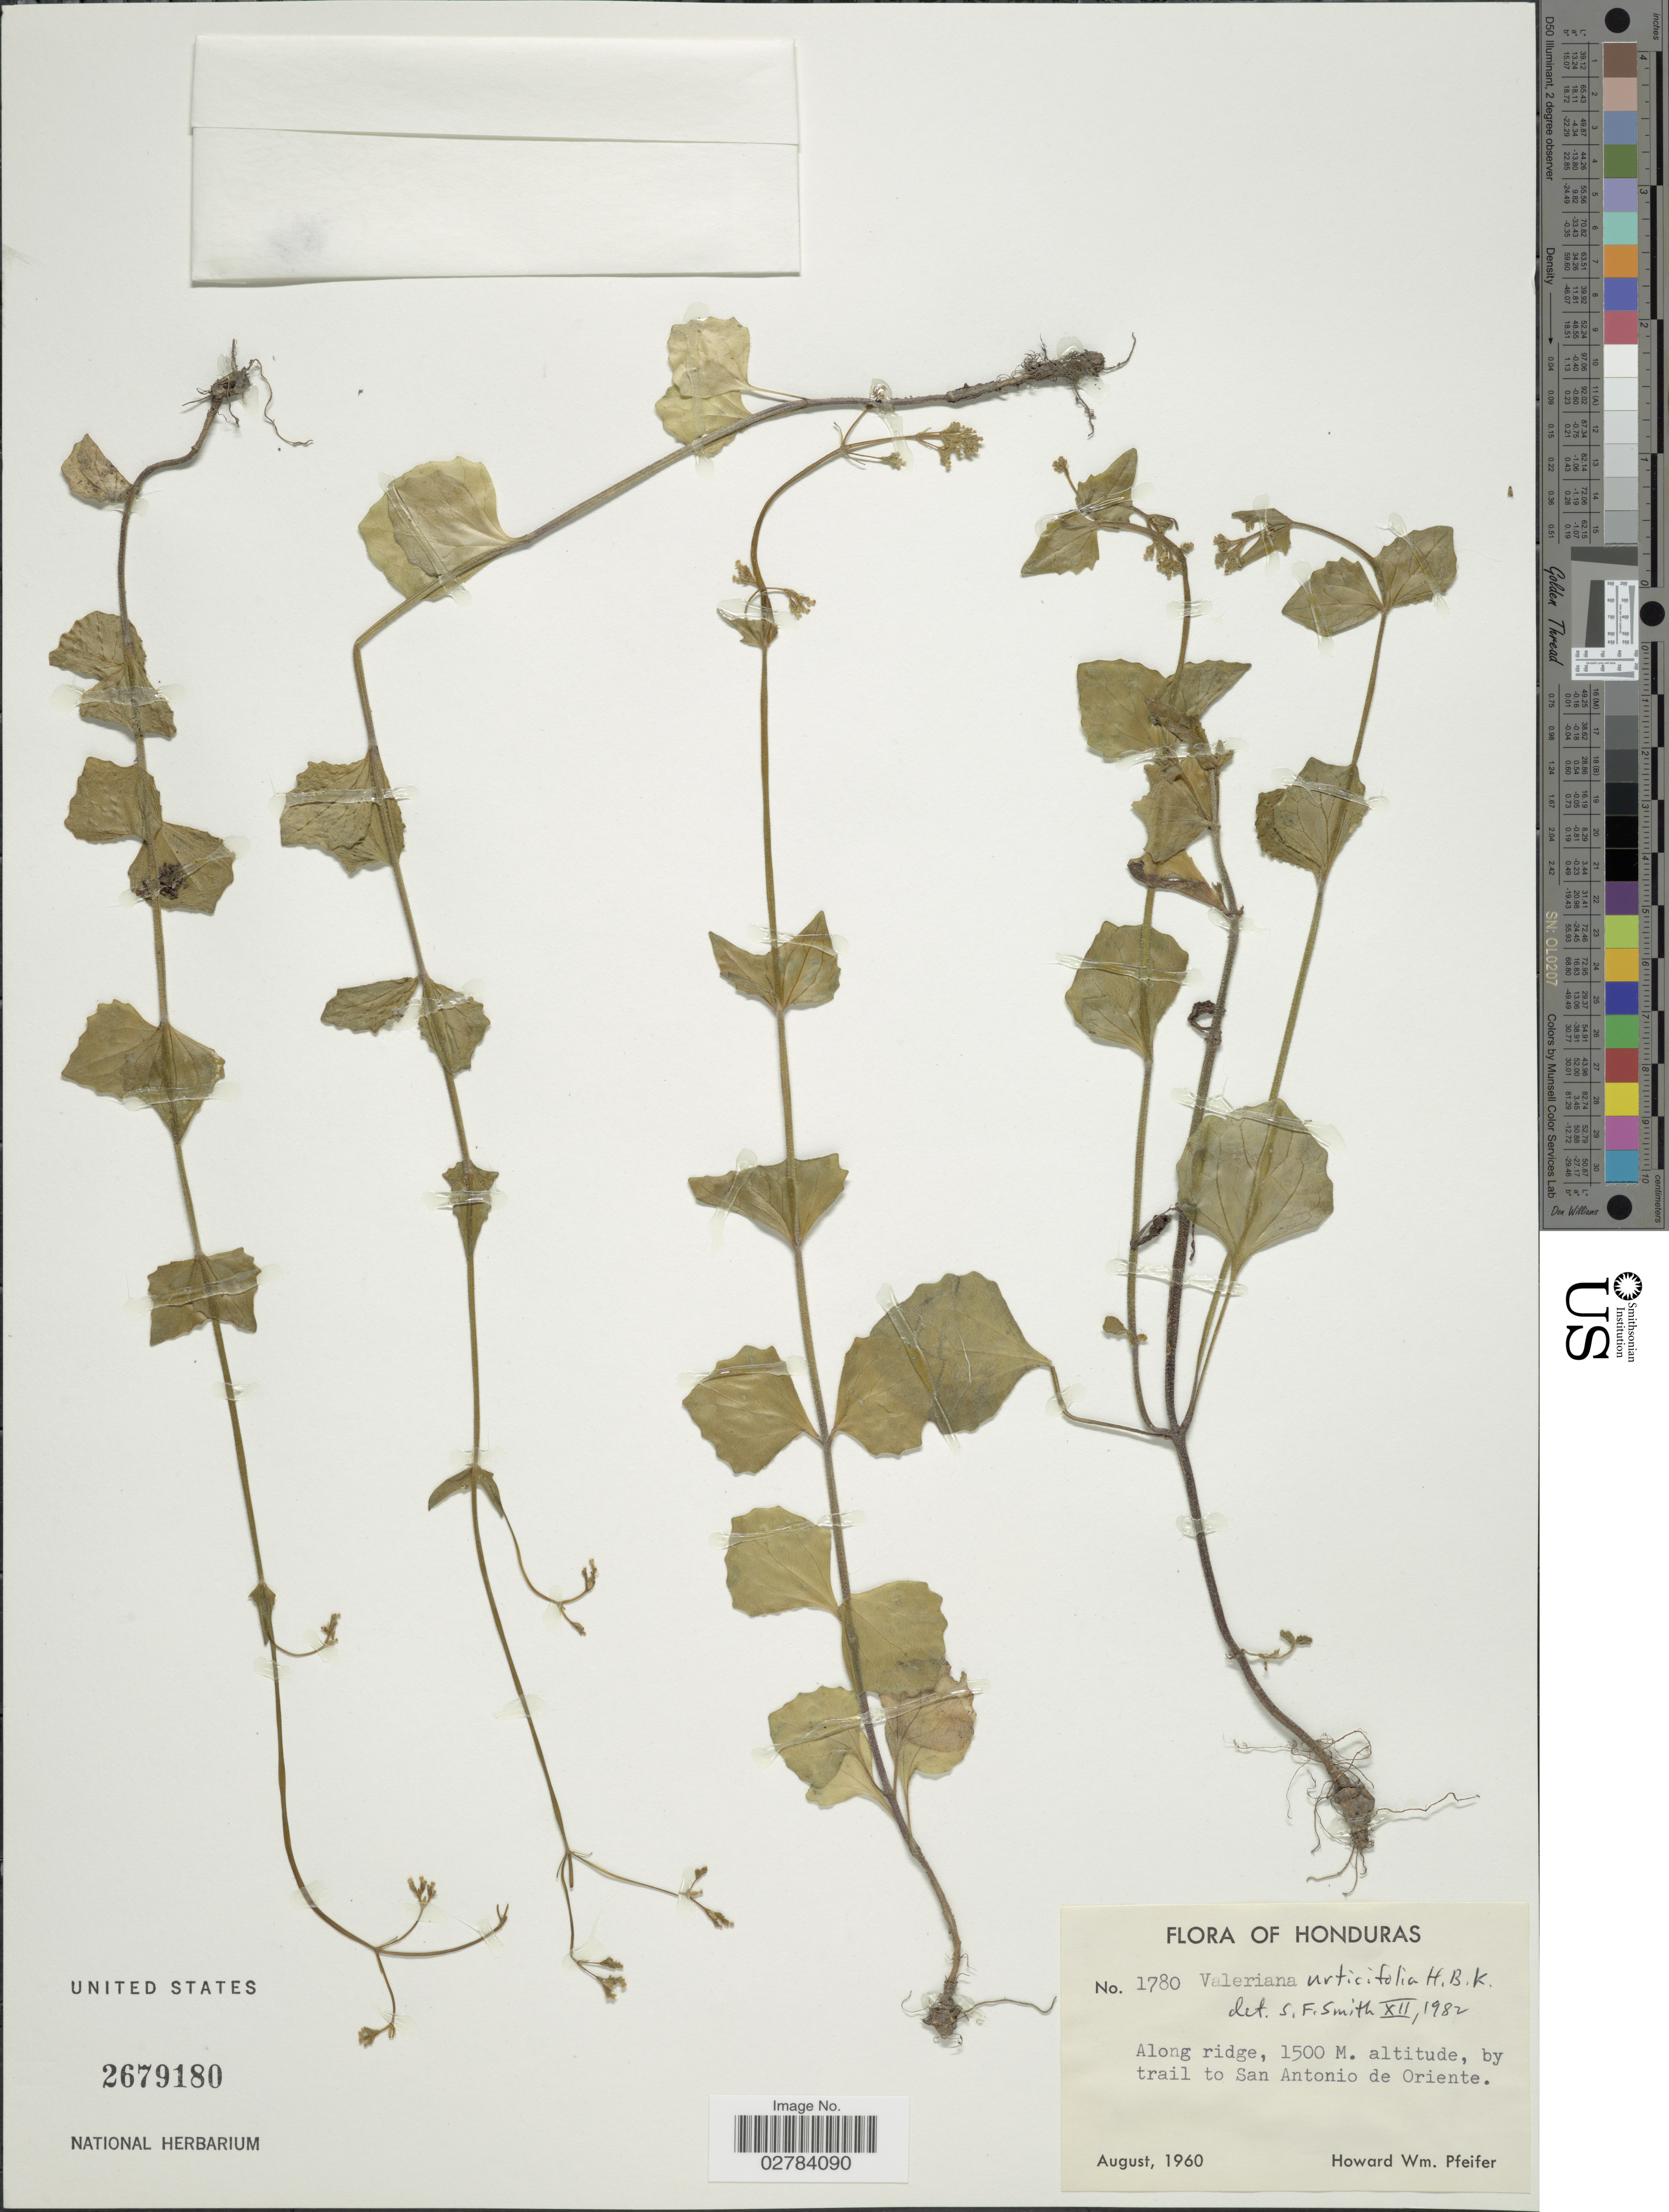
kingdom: Plantae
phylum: Tracheophyta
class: Magnoliopsida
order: Dipsacales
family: Caprifoliaceae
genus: Valeriana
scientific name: Valeriana urticaefolia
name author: Kunth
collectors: H. W. Pfeifer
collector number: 1780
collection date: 1960-08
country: Honduras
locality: Along ridge, trail to San Antonio de Oriente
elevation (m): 1500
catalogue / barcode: US 2679180